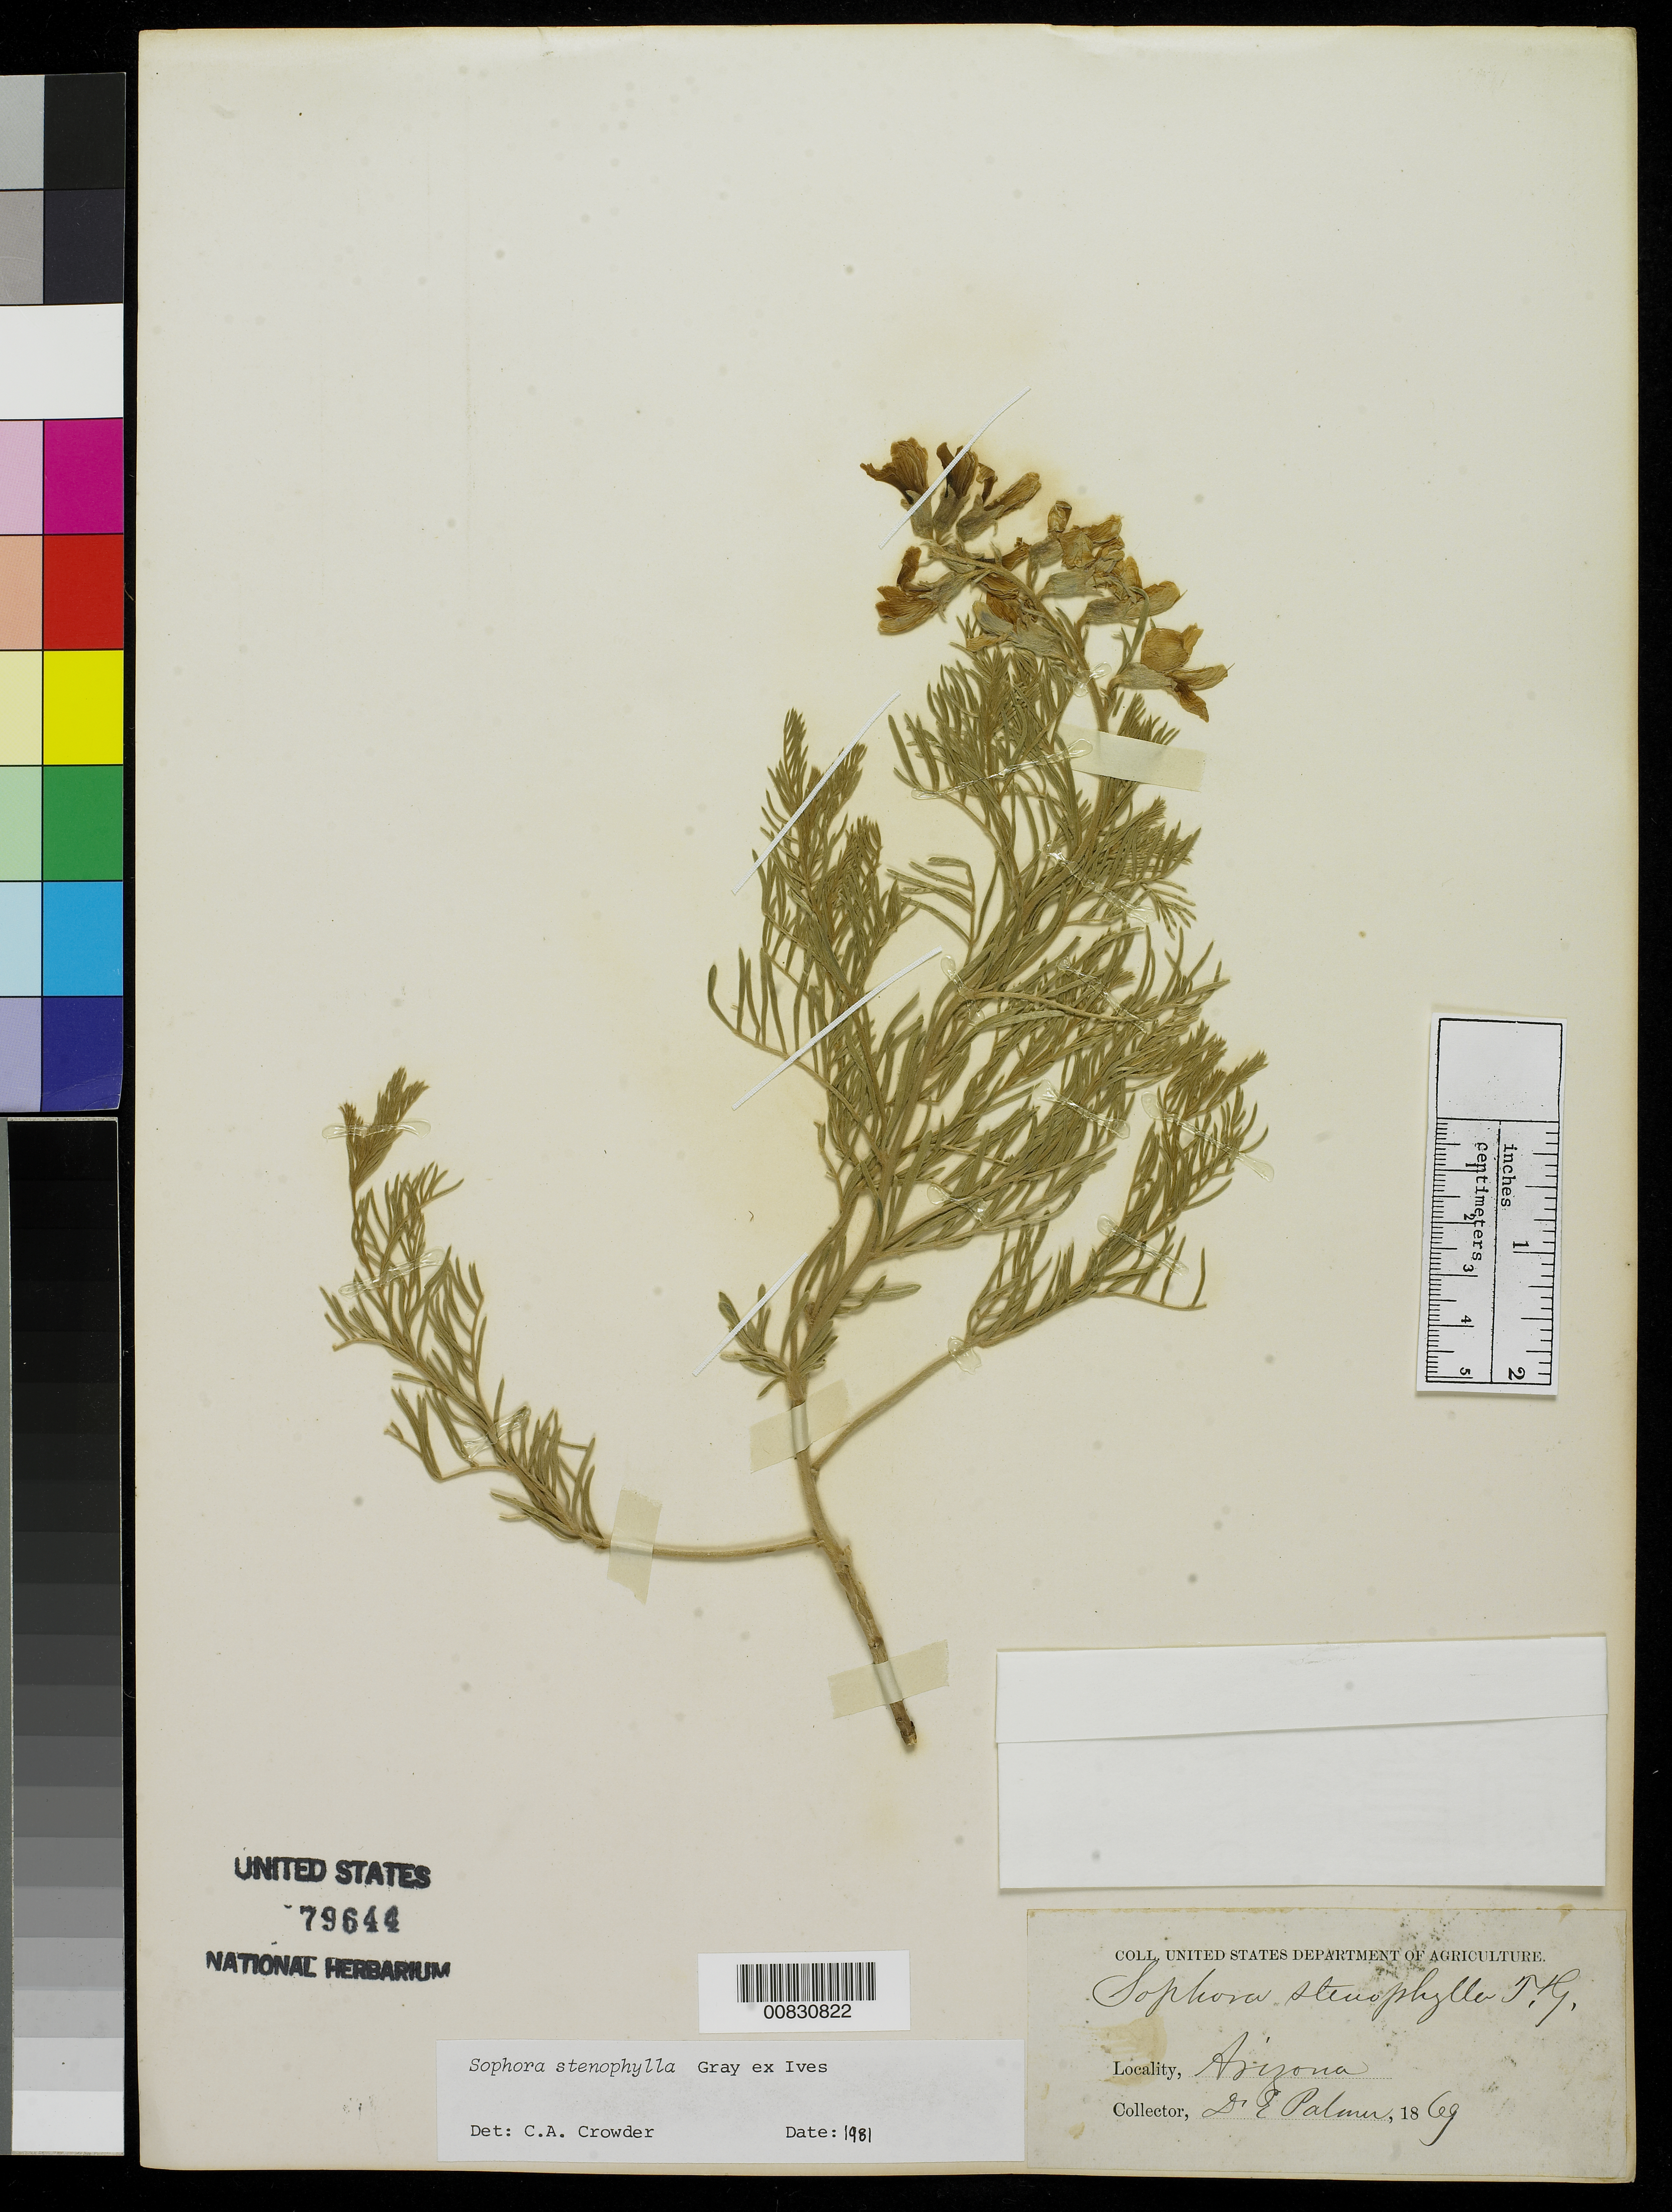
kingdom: Plantae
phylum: Tracheophyta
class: Magnoliopsida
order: Fabales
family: Fabaceae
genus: Sophora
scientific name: Sophora stenophylla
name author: A. Gray in Ives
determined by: Crowder, C.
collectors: E. Palmer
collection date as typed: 1869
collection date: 1869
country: United States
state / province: Arizona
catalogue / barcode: US 79644